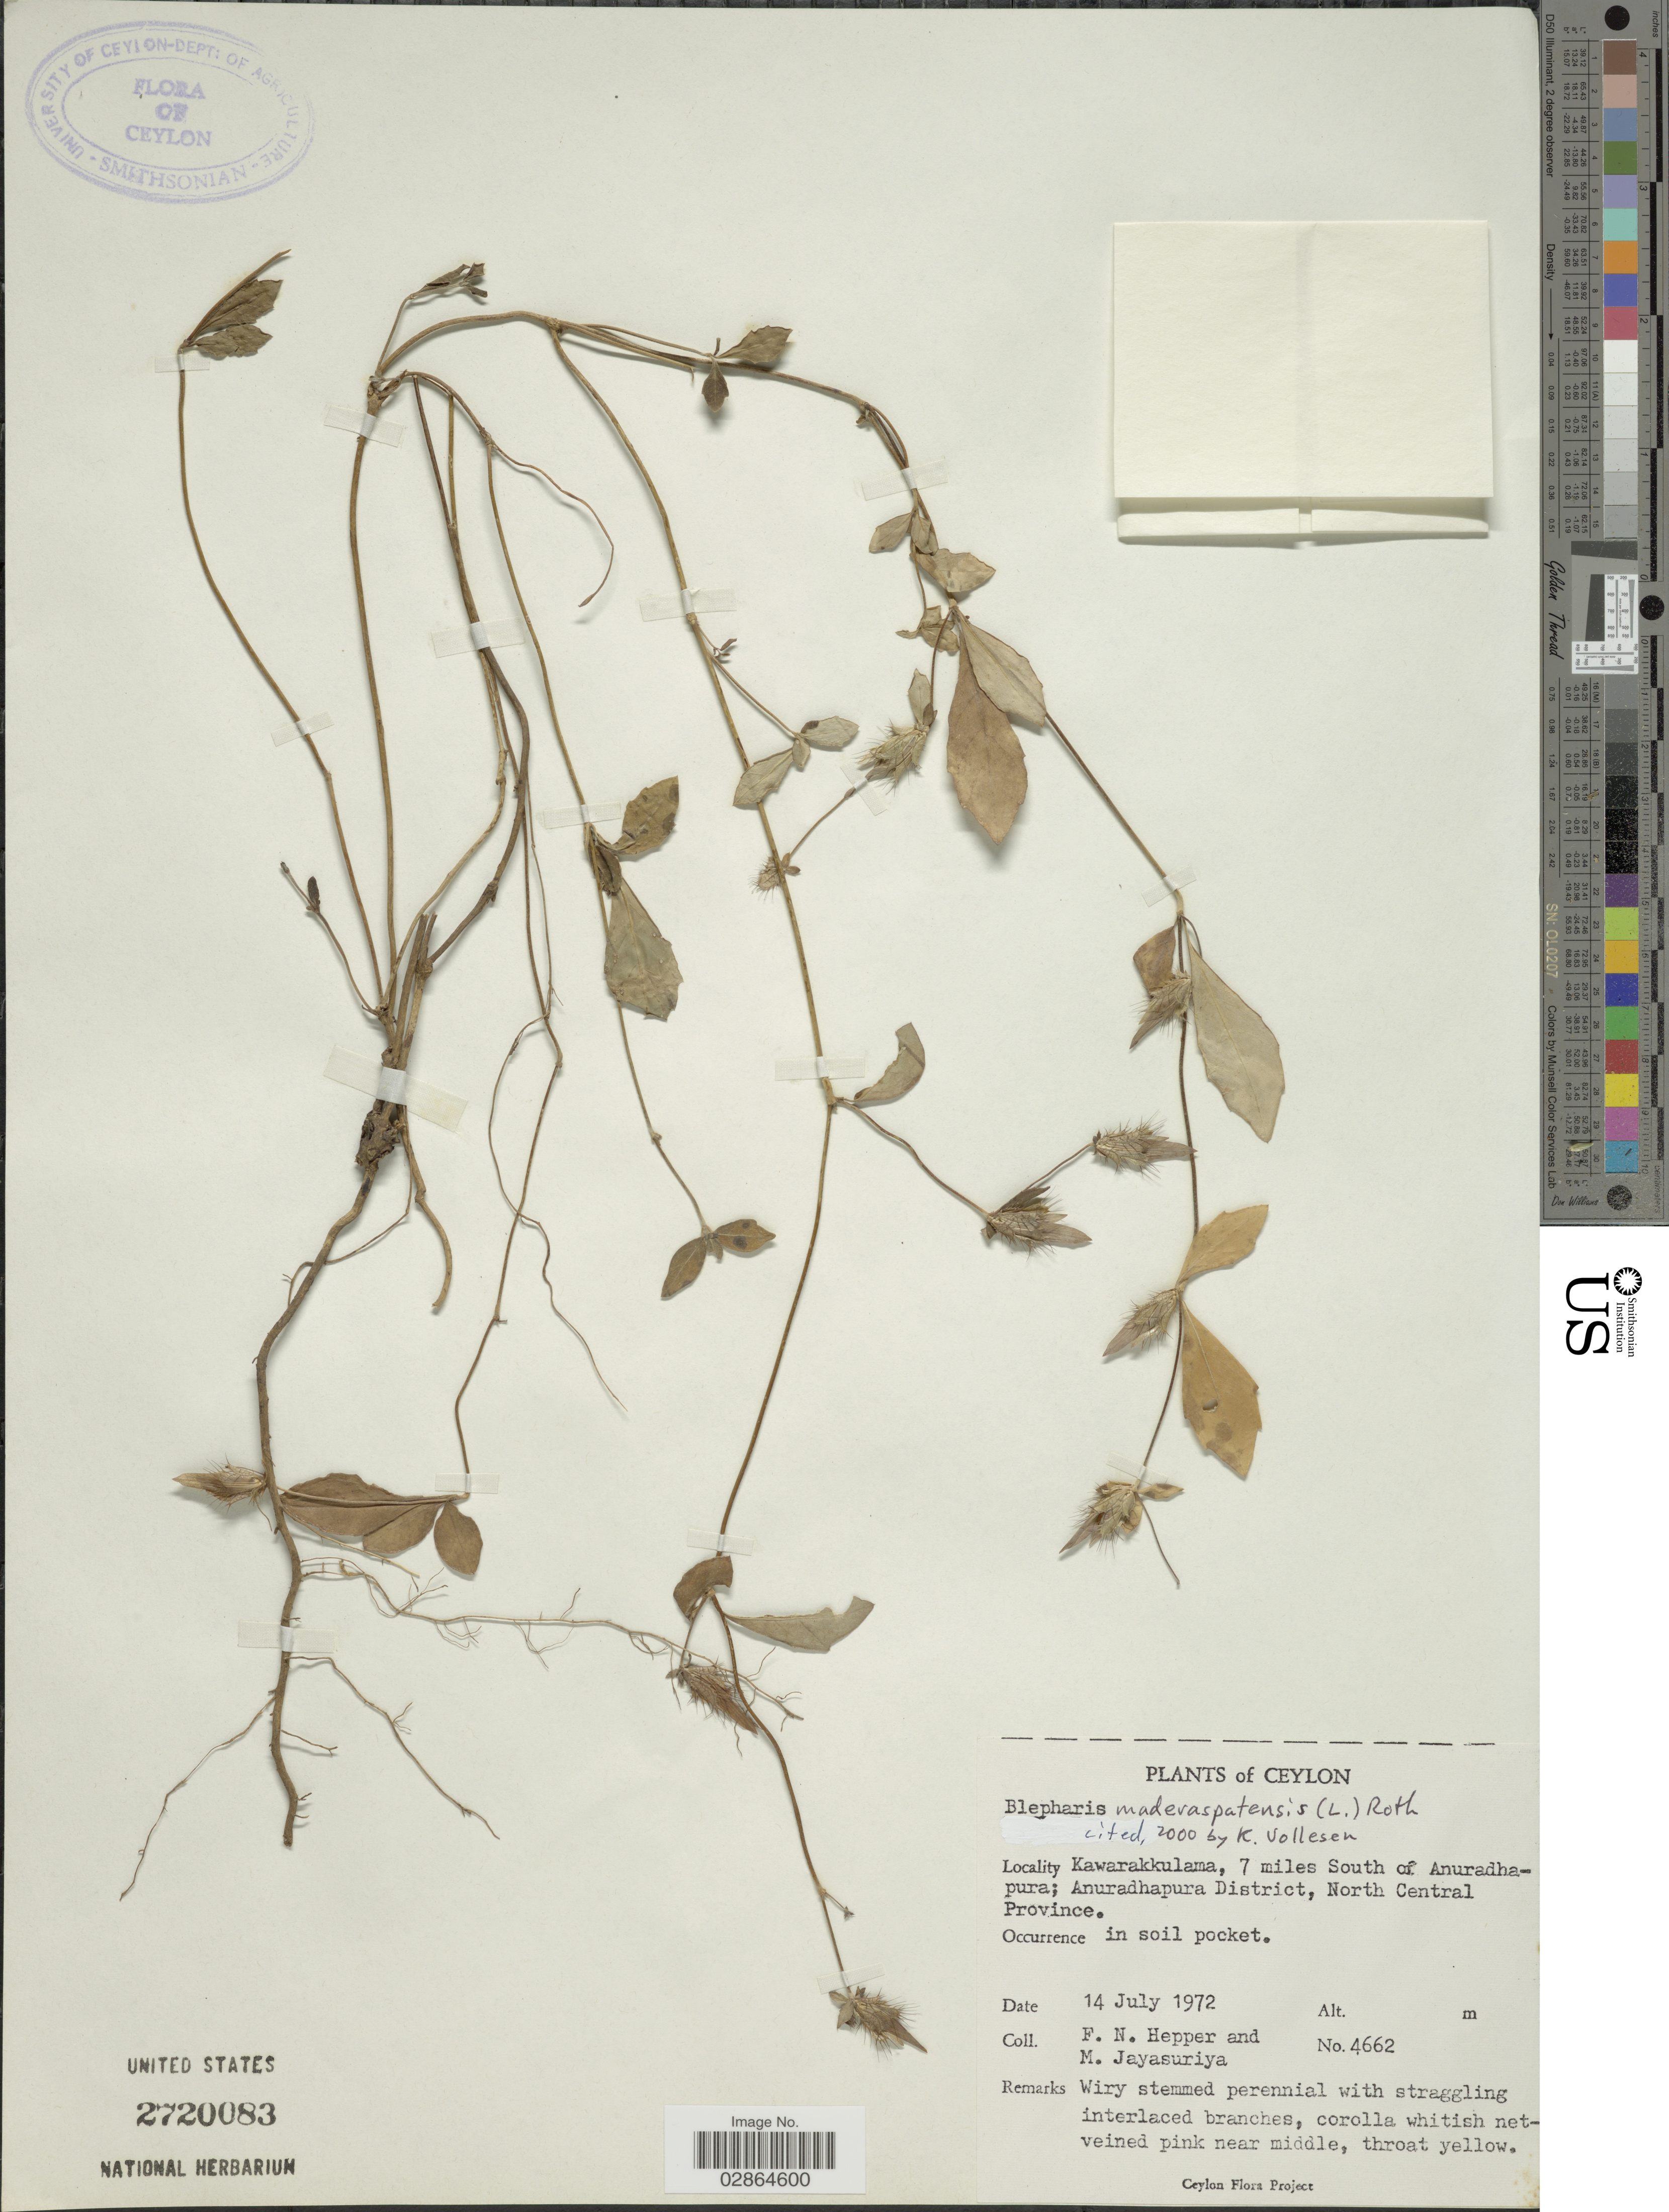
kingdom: Plantae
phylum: Tracheophyta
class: Magnoliopsida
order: Lamiales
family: Acanthaceae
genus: Blepharis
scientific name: Blepharis maderaspatensis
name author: (L.) B. Heyne ex Roth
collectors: F. Hepper & M. Jayasuriya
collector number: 4662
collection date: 1972-07-14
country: Sri Lanka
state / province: North Central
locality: Ceylon, Kawarakkulama, 7 miles South of Anuradhapura; Anuradhapura District, North Central Province.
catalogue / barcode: US 2720083